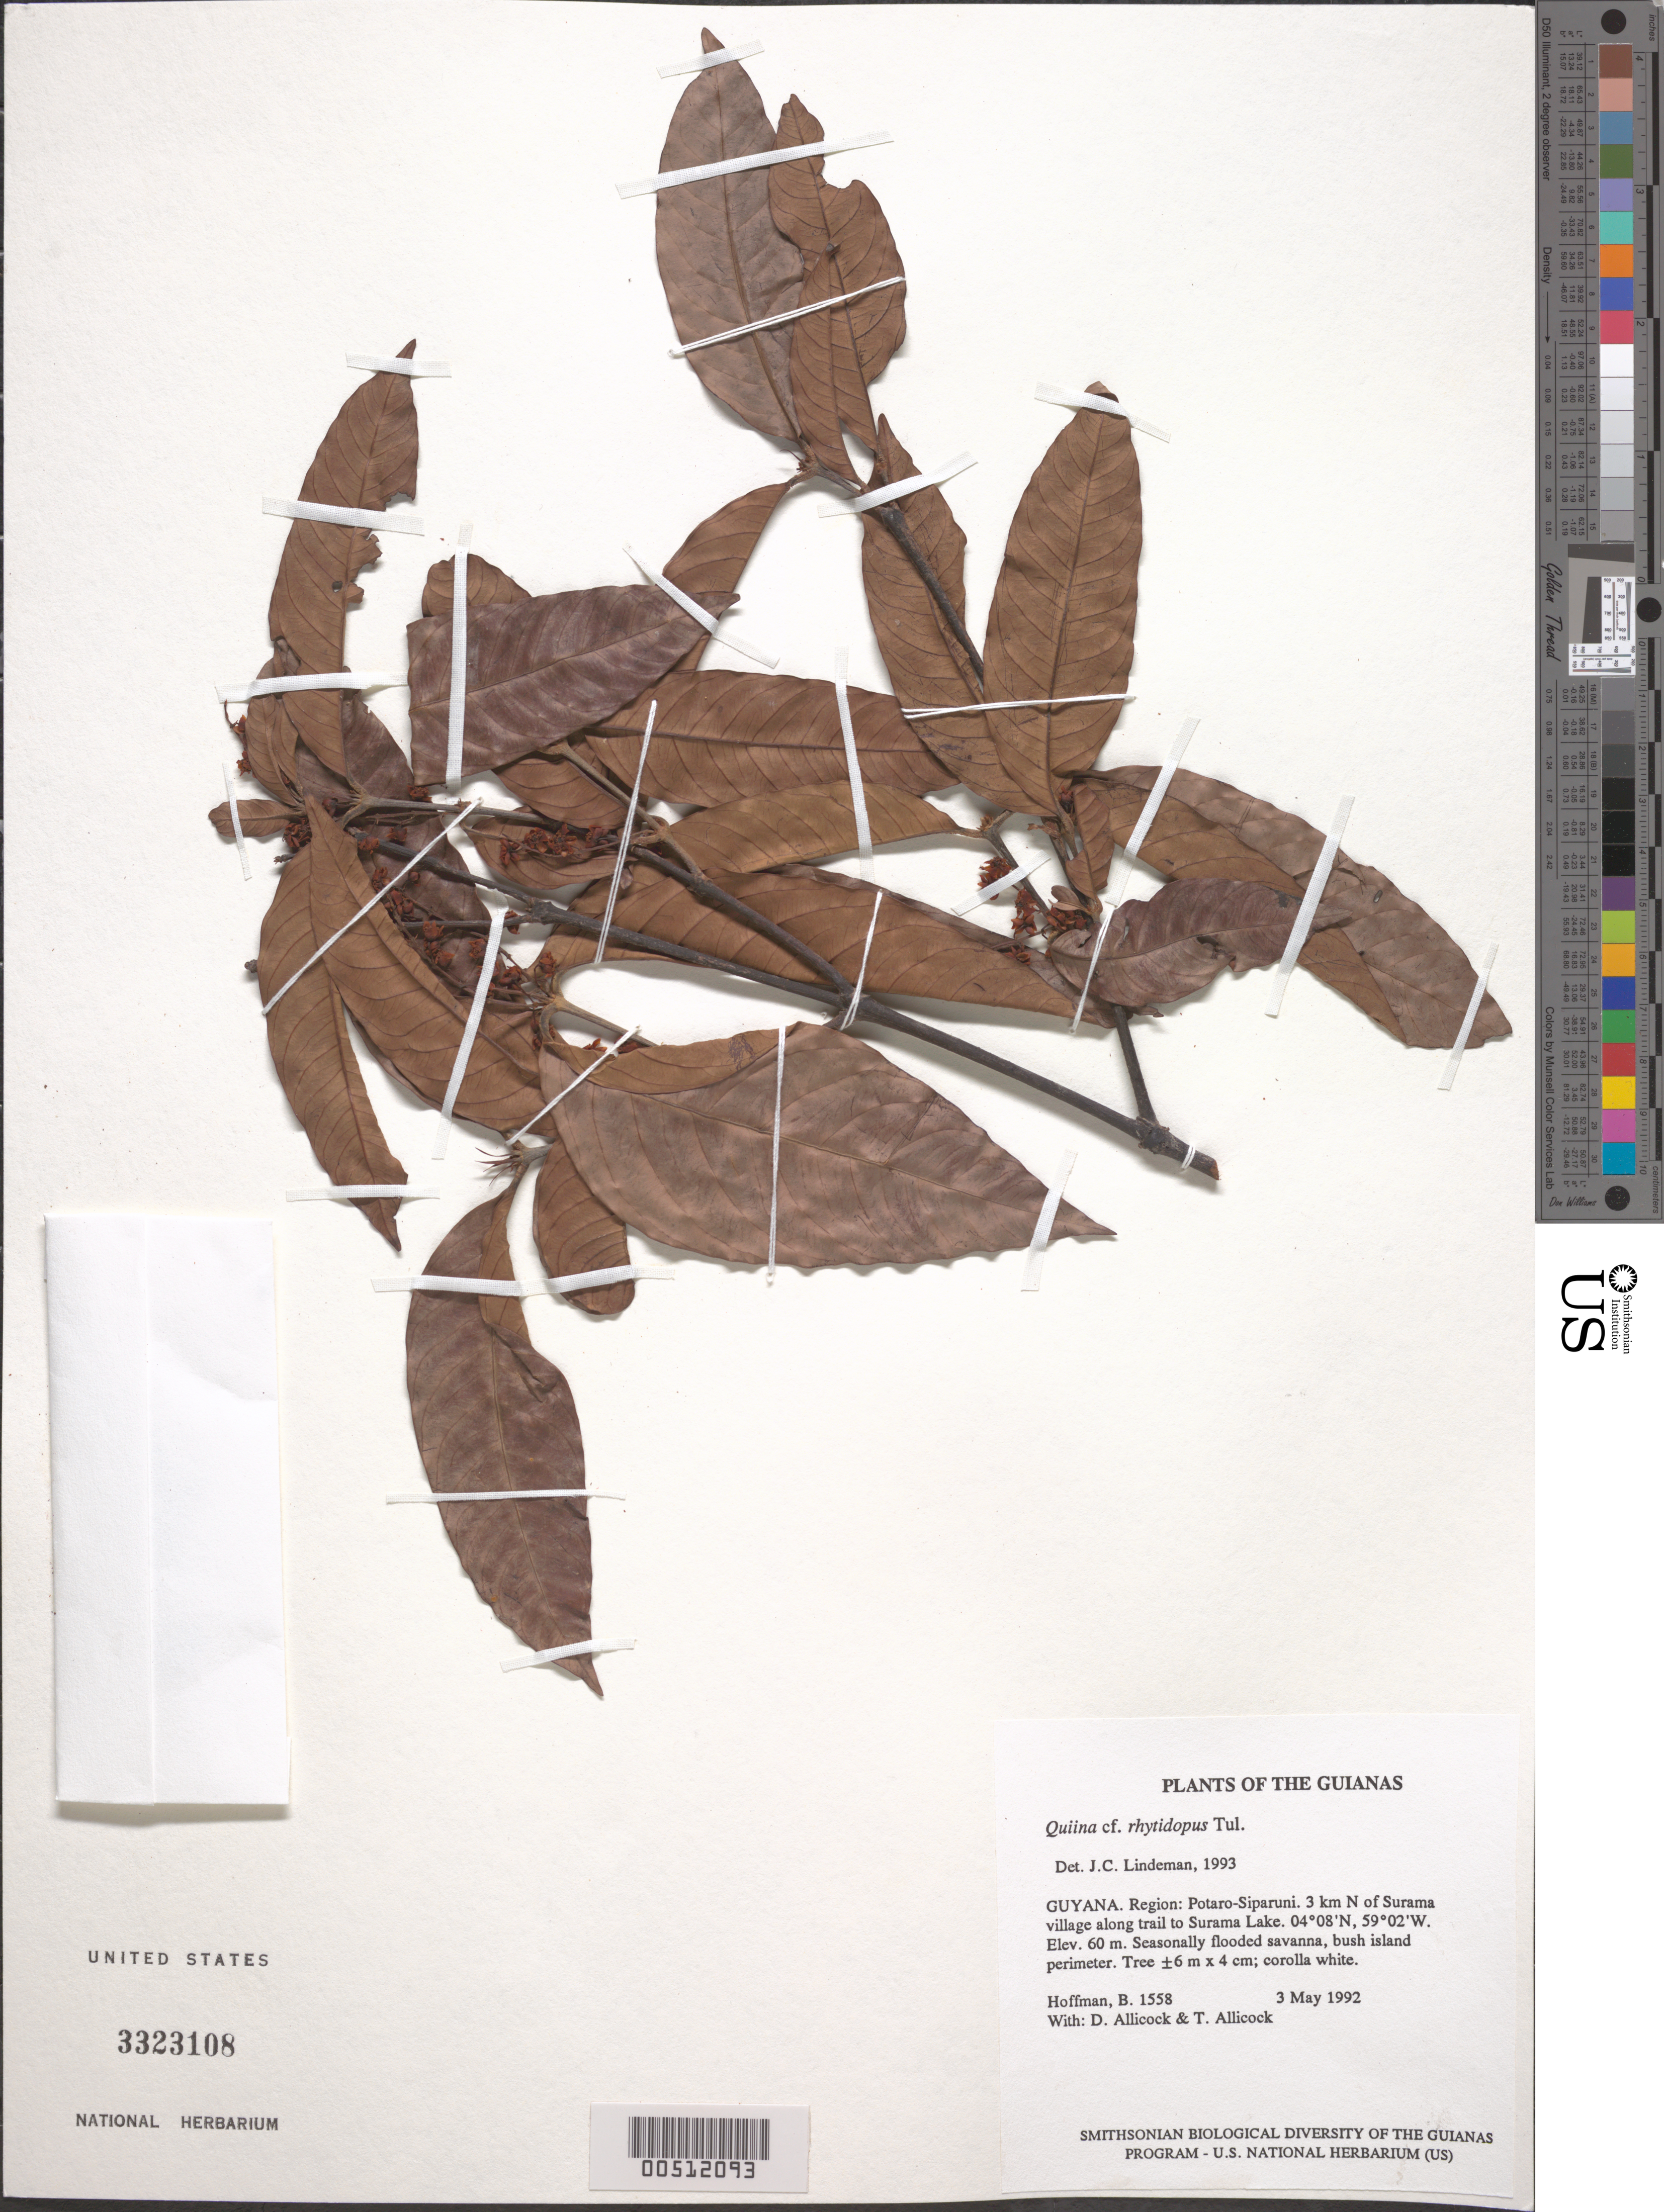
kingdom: Plantae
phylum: Tracheophyta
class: Magnoliopsida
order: Malpighiales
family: Quiinaceae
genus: Quiina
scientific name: Quiina rhytidopus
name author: Tul.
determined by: Schneider, J. V.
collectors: B. Hoffman, D. Allicock & T. Allicock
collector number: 1558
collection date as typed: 3 May 1992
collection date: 1992-05-03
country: Guyana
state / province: Potaro-Siparuni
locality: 3 km N of Surama village along trail to Surama Lake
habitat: Seasonally flooded savanna, bush island perimeter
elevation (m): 60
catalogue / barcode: US 3323108